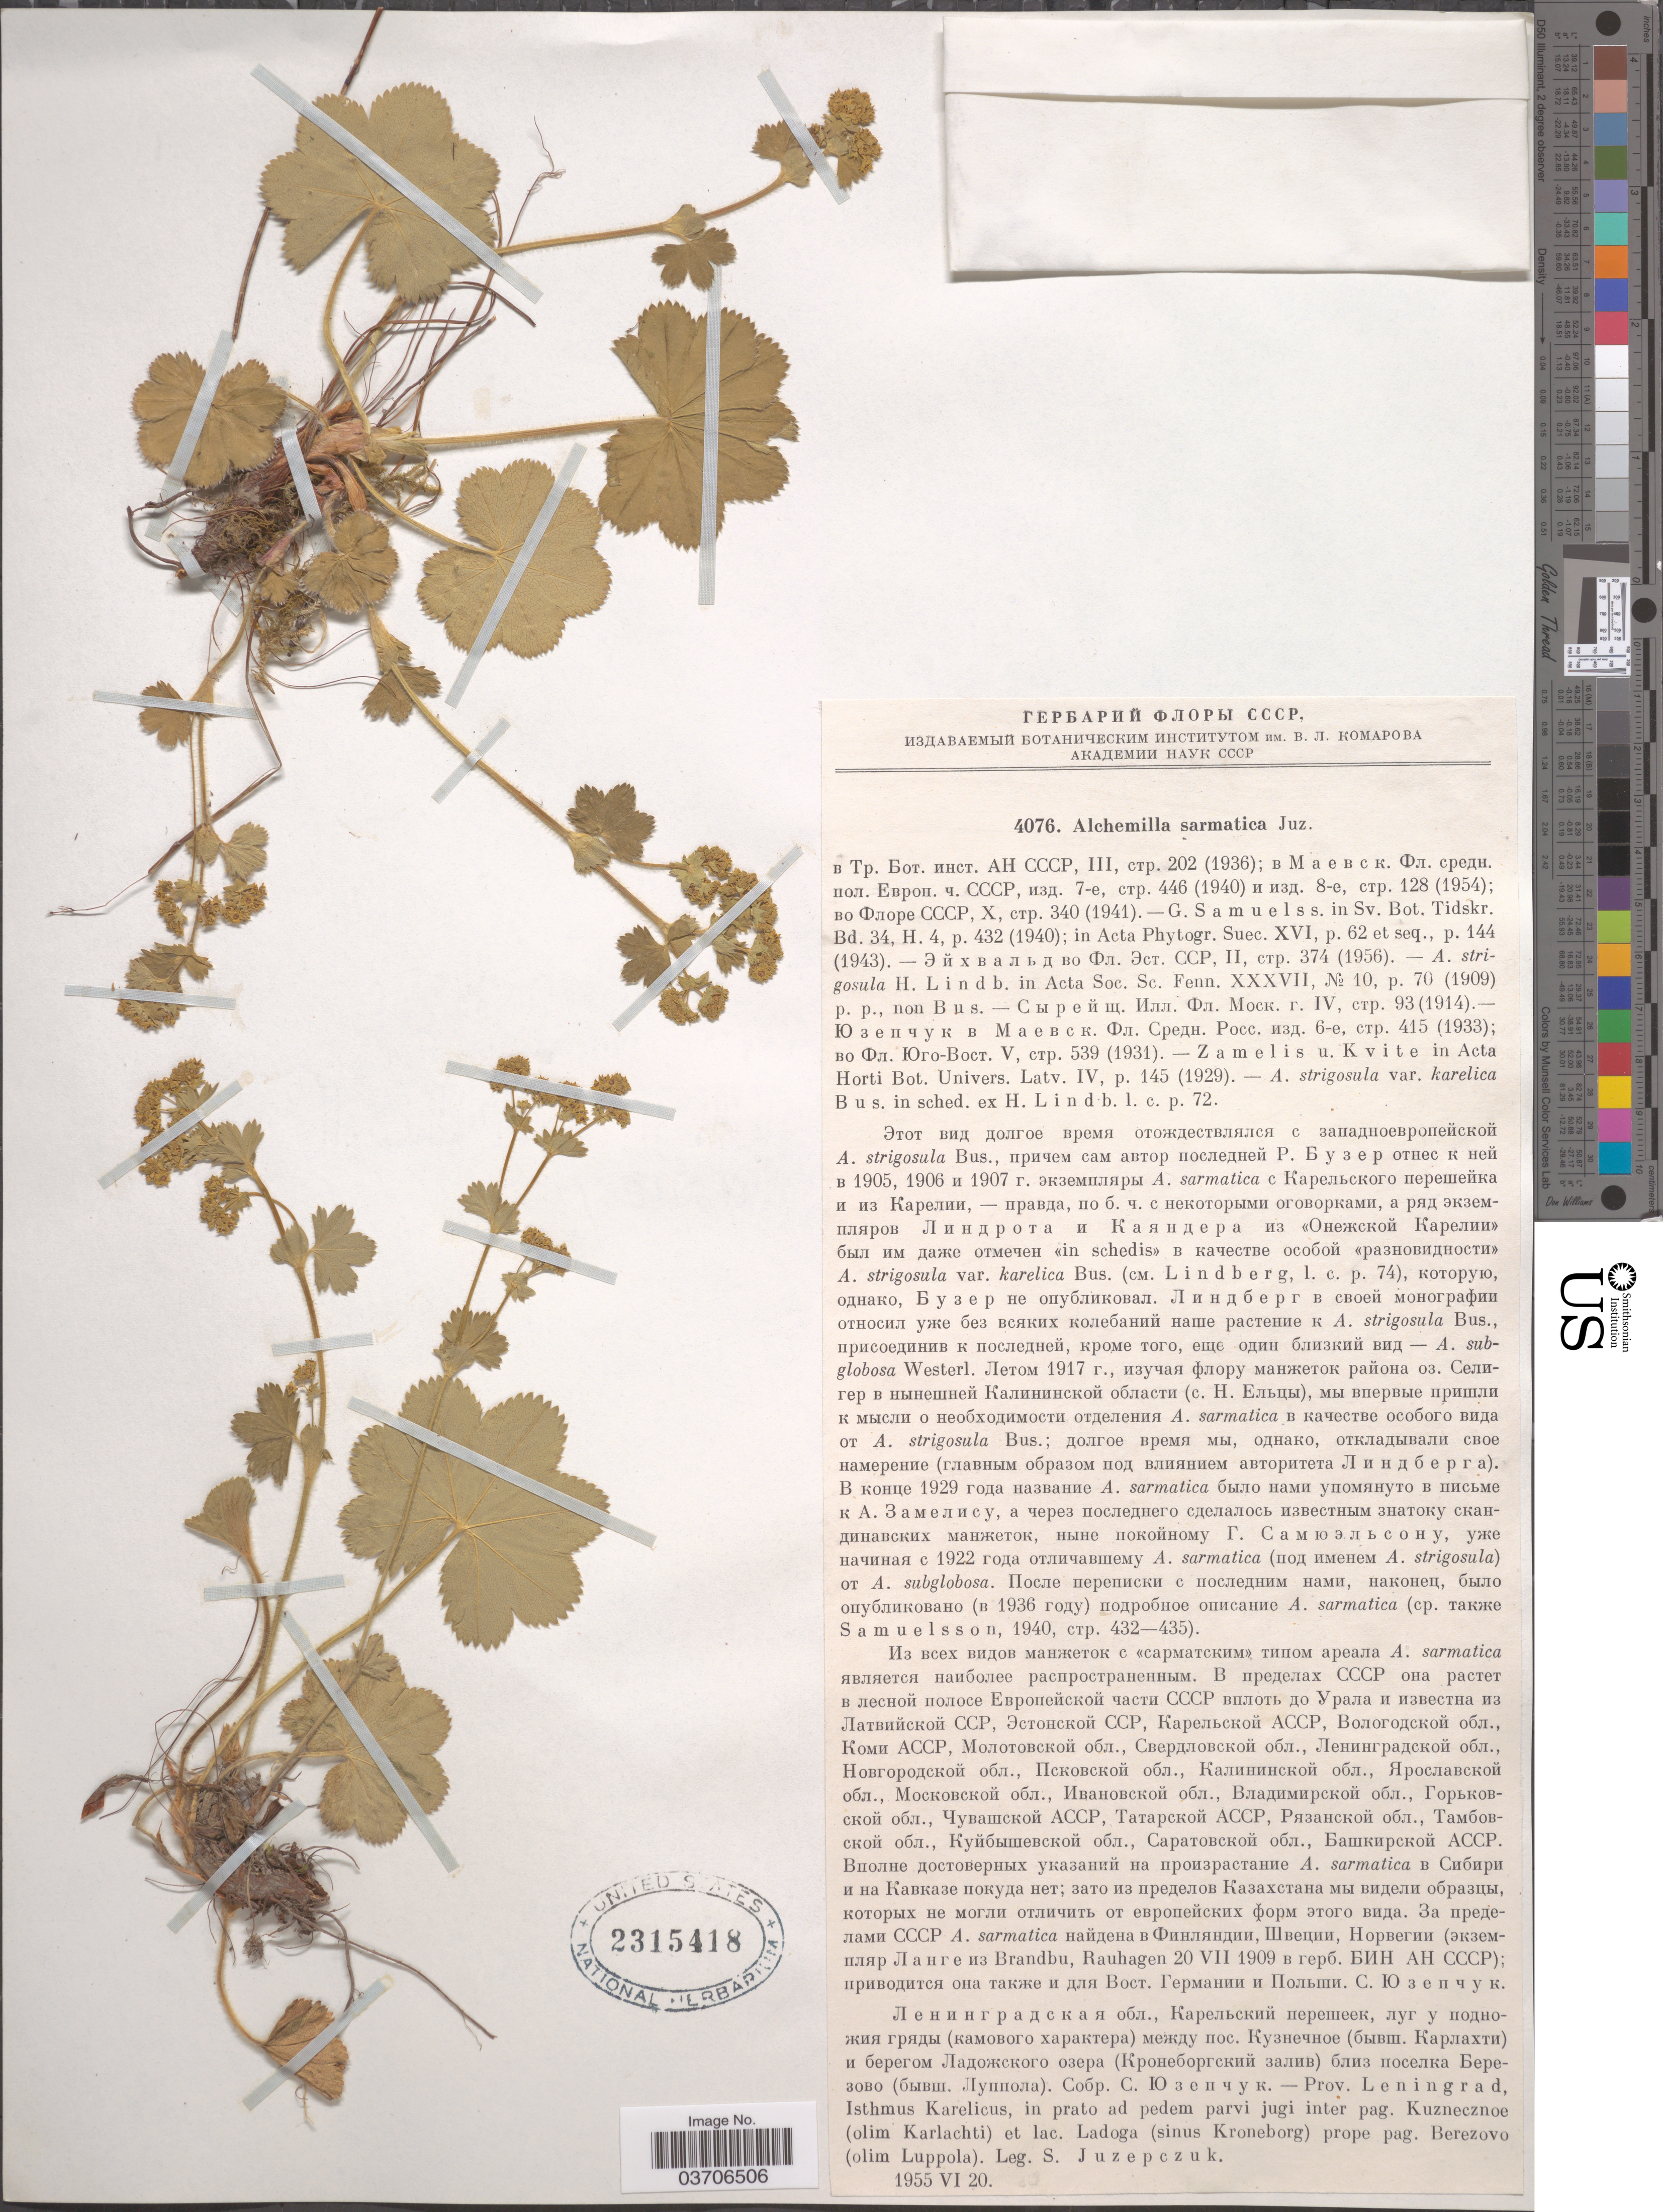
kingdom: Plantae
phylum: Tracheophyta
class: Magnoliopsida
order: Rosales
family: Rosaceae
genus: Alchemilla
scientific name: Alchemilla sarmatica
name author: Juz.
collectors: S. V. Juzepczuk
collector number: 4076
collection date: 1955-06-20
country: Russian Federation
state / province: Leningrad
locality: Prov. Leningrad, Isthmus Karelicus, in prato ad pedem parvi jugi inter pag. Kuznecznoe (olim Karlachti) et lac. Ladoga (sinus Kroneborg) prope pag. Berezovo (olim Luppola).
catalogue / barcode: US 2315418